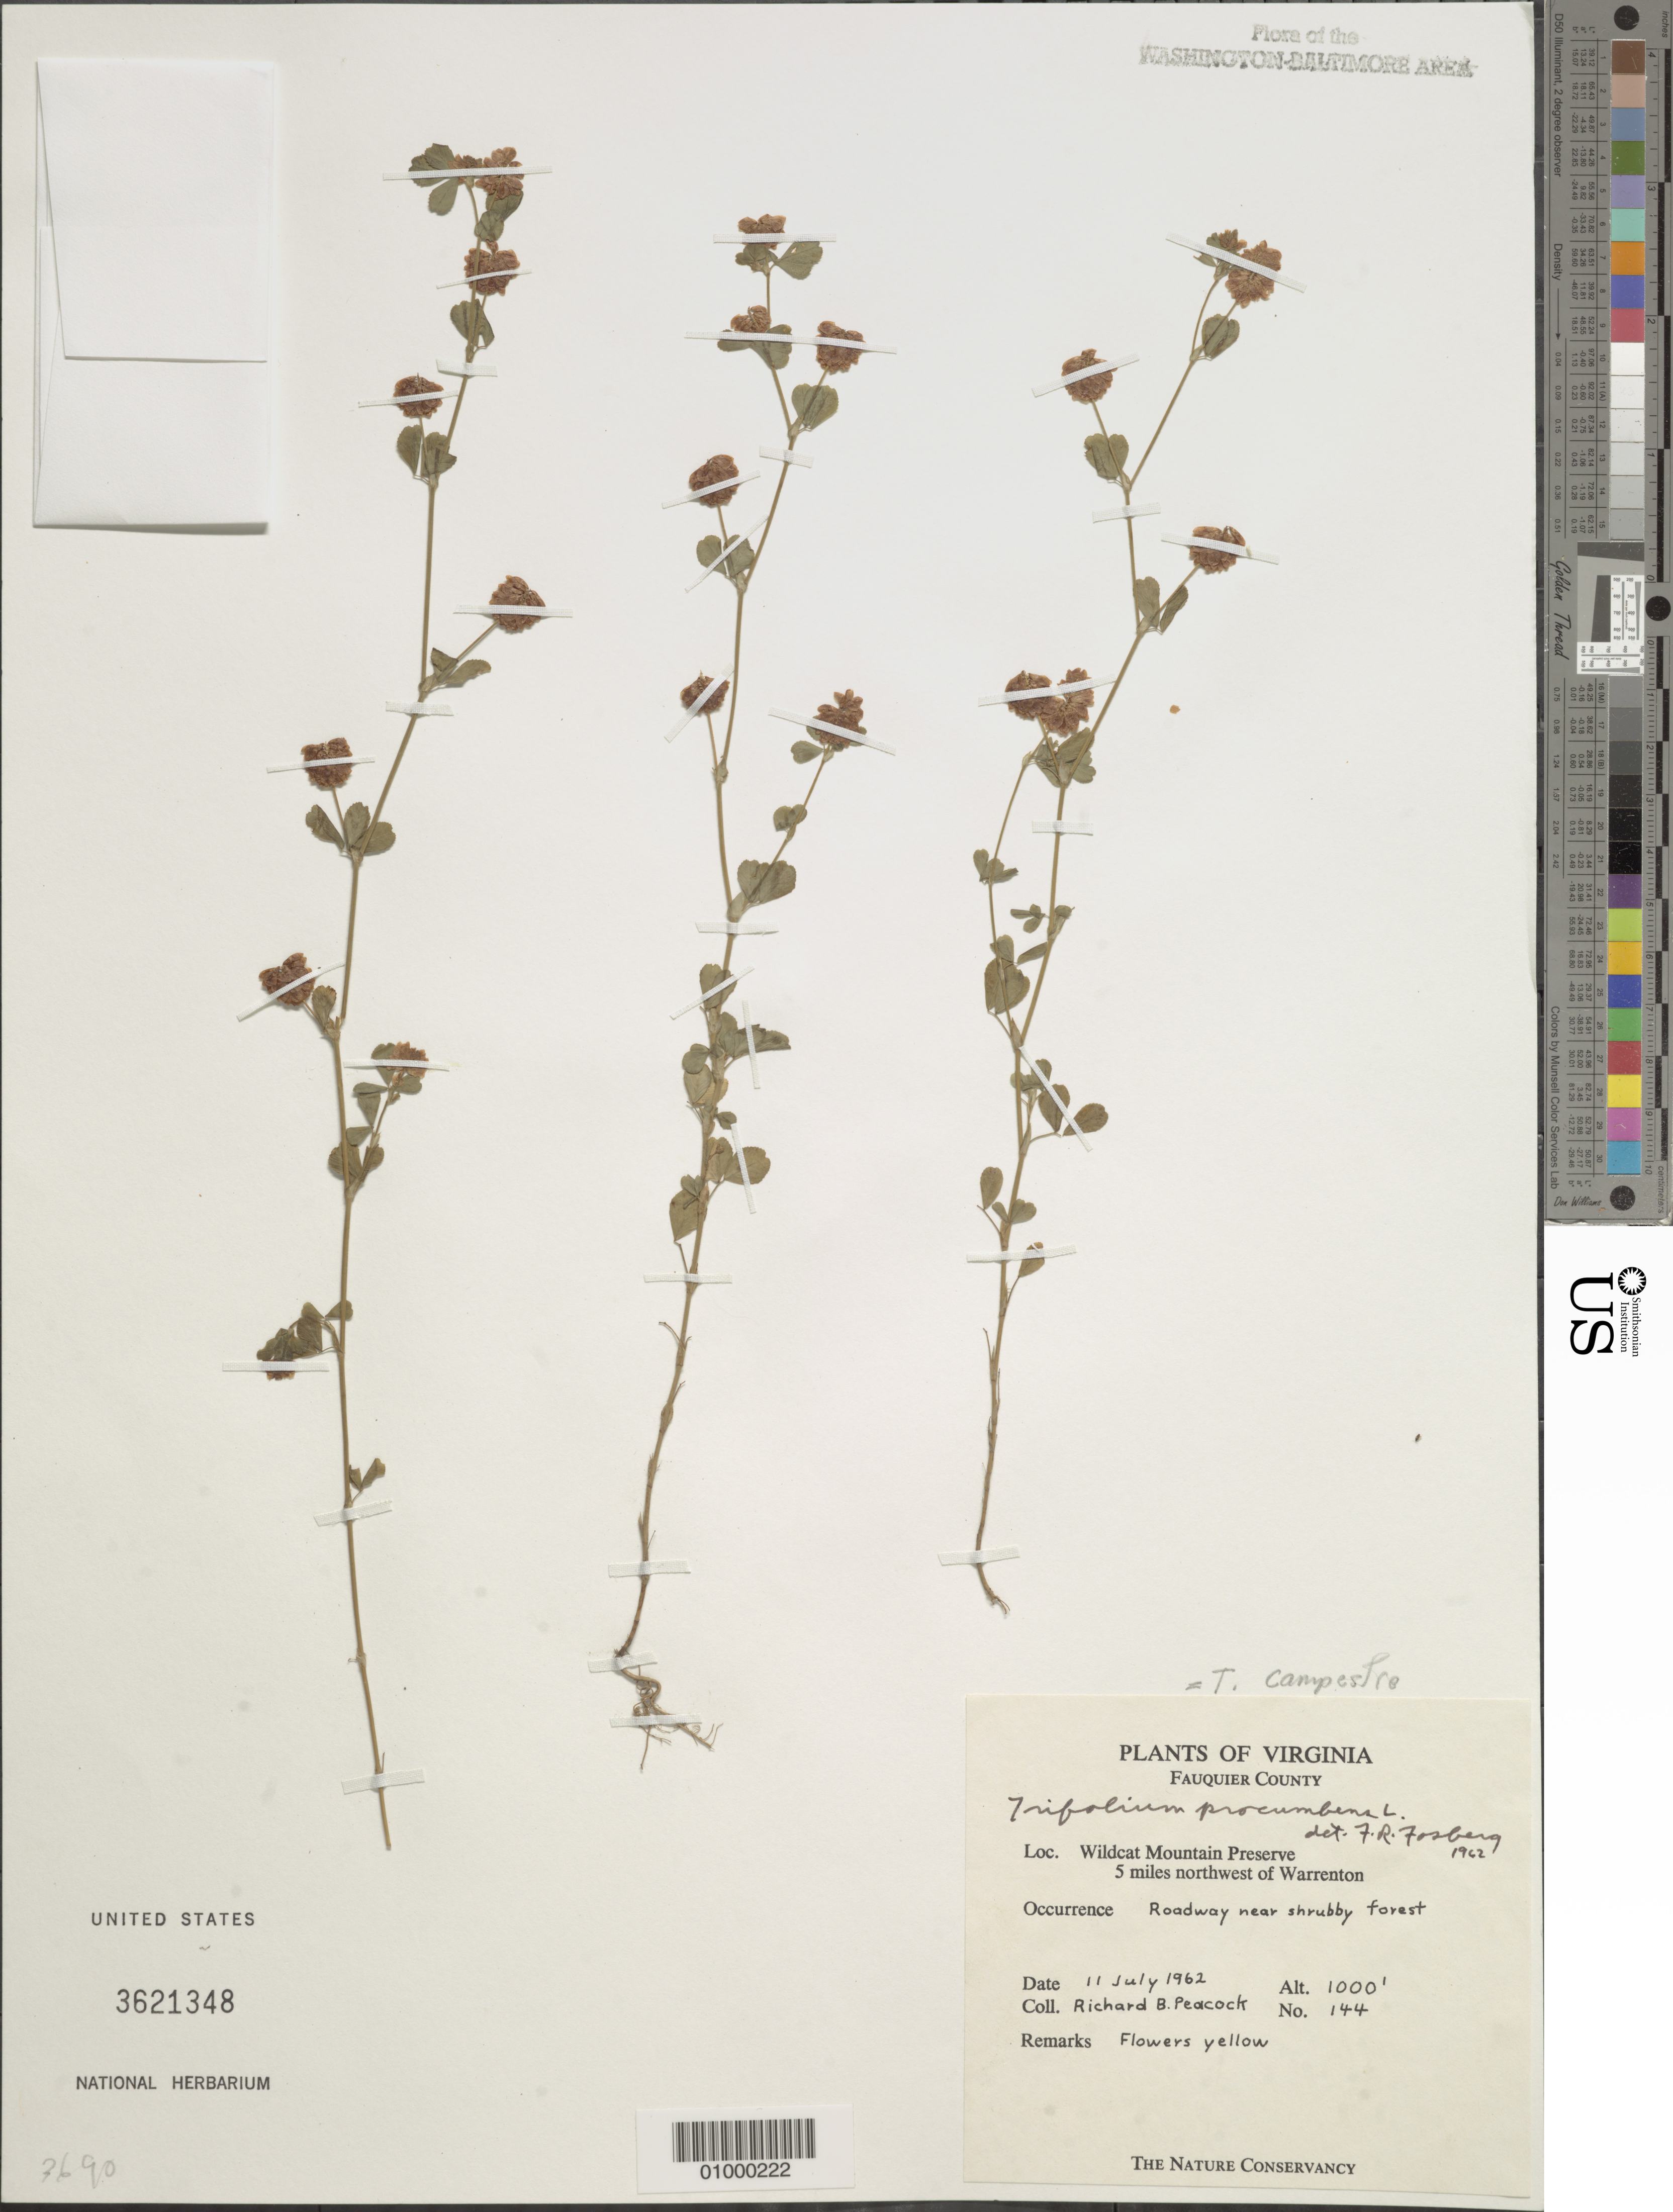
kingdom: Plantae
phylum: Tracheophyta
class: Magnoliopsida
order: Fabales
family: Fabaceae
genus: Trifolium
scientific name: Trifolium campestre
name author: Schreb.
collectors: R. Peacock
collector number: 144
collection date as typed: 11 Jul 1962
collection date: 1962-07-11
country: United States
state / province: Virginia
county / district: Fauquier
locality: Wildcat Mountain Preserve, 5 miles northwest of Warrenton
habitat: roadway near shrubby forest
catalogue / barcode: US 3621348